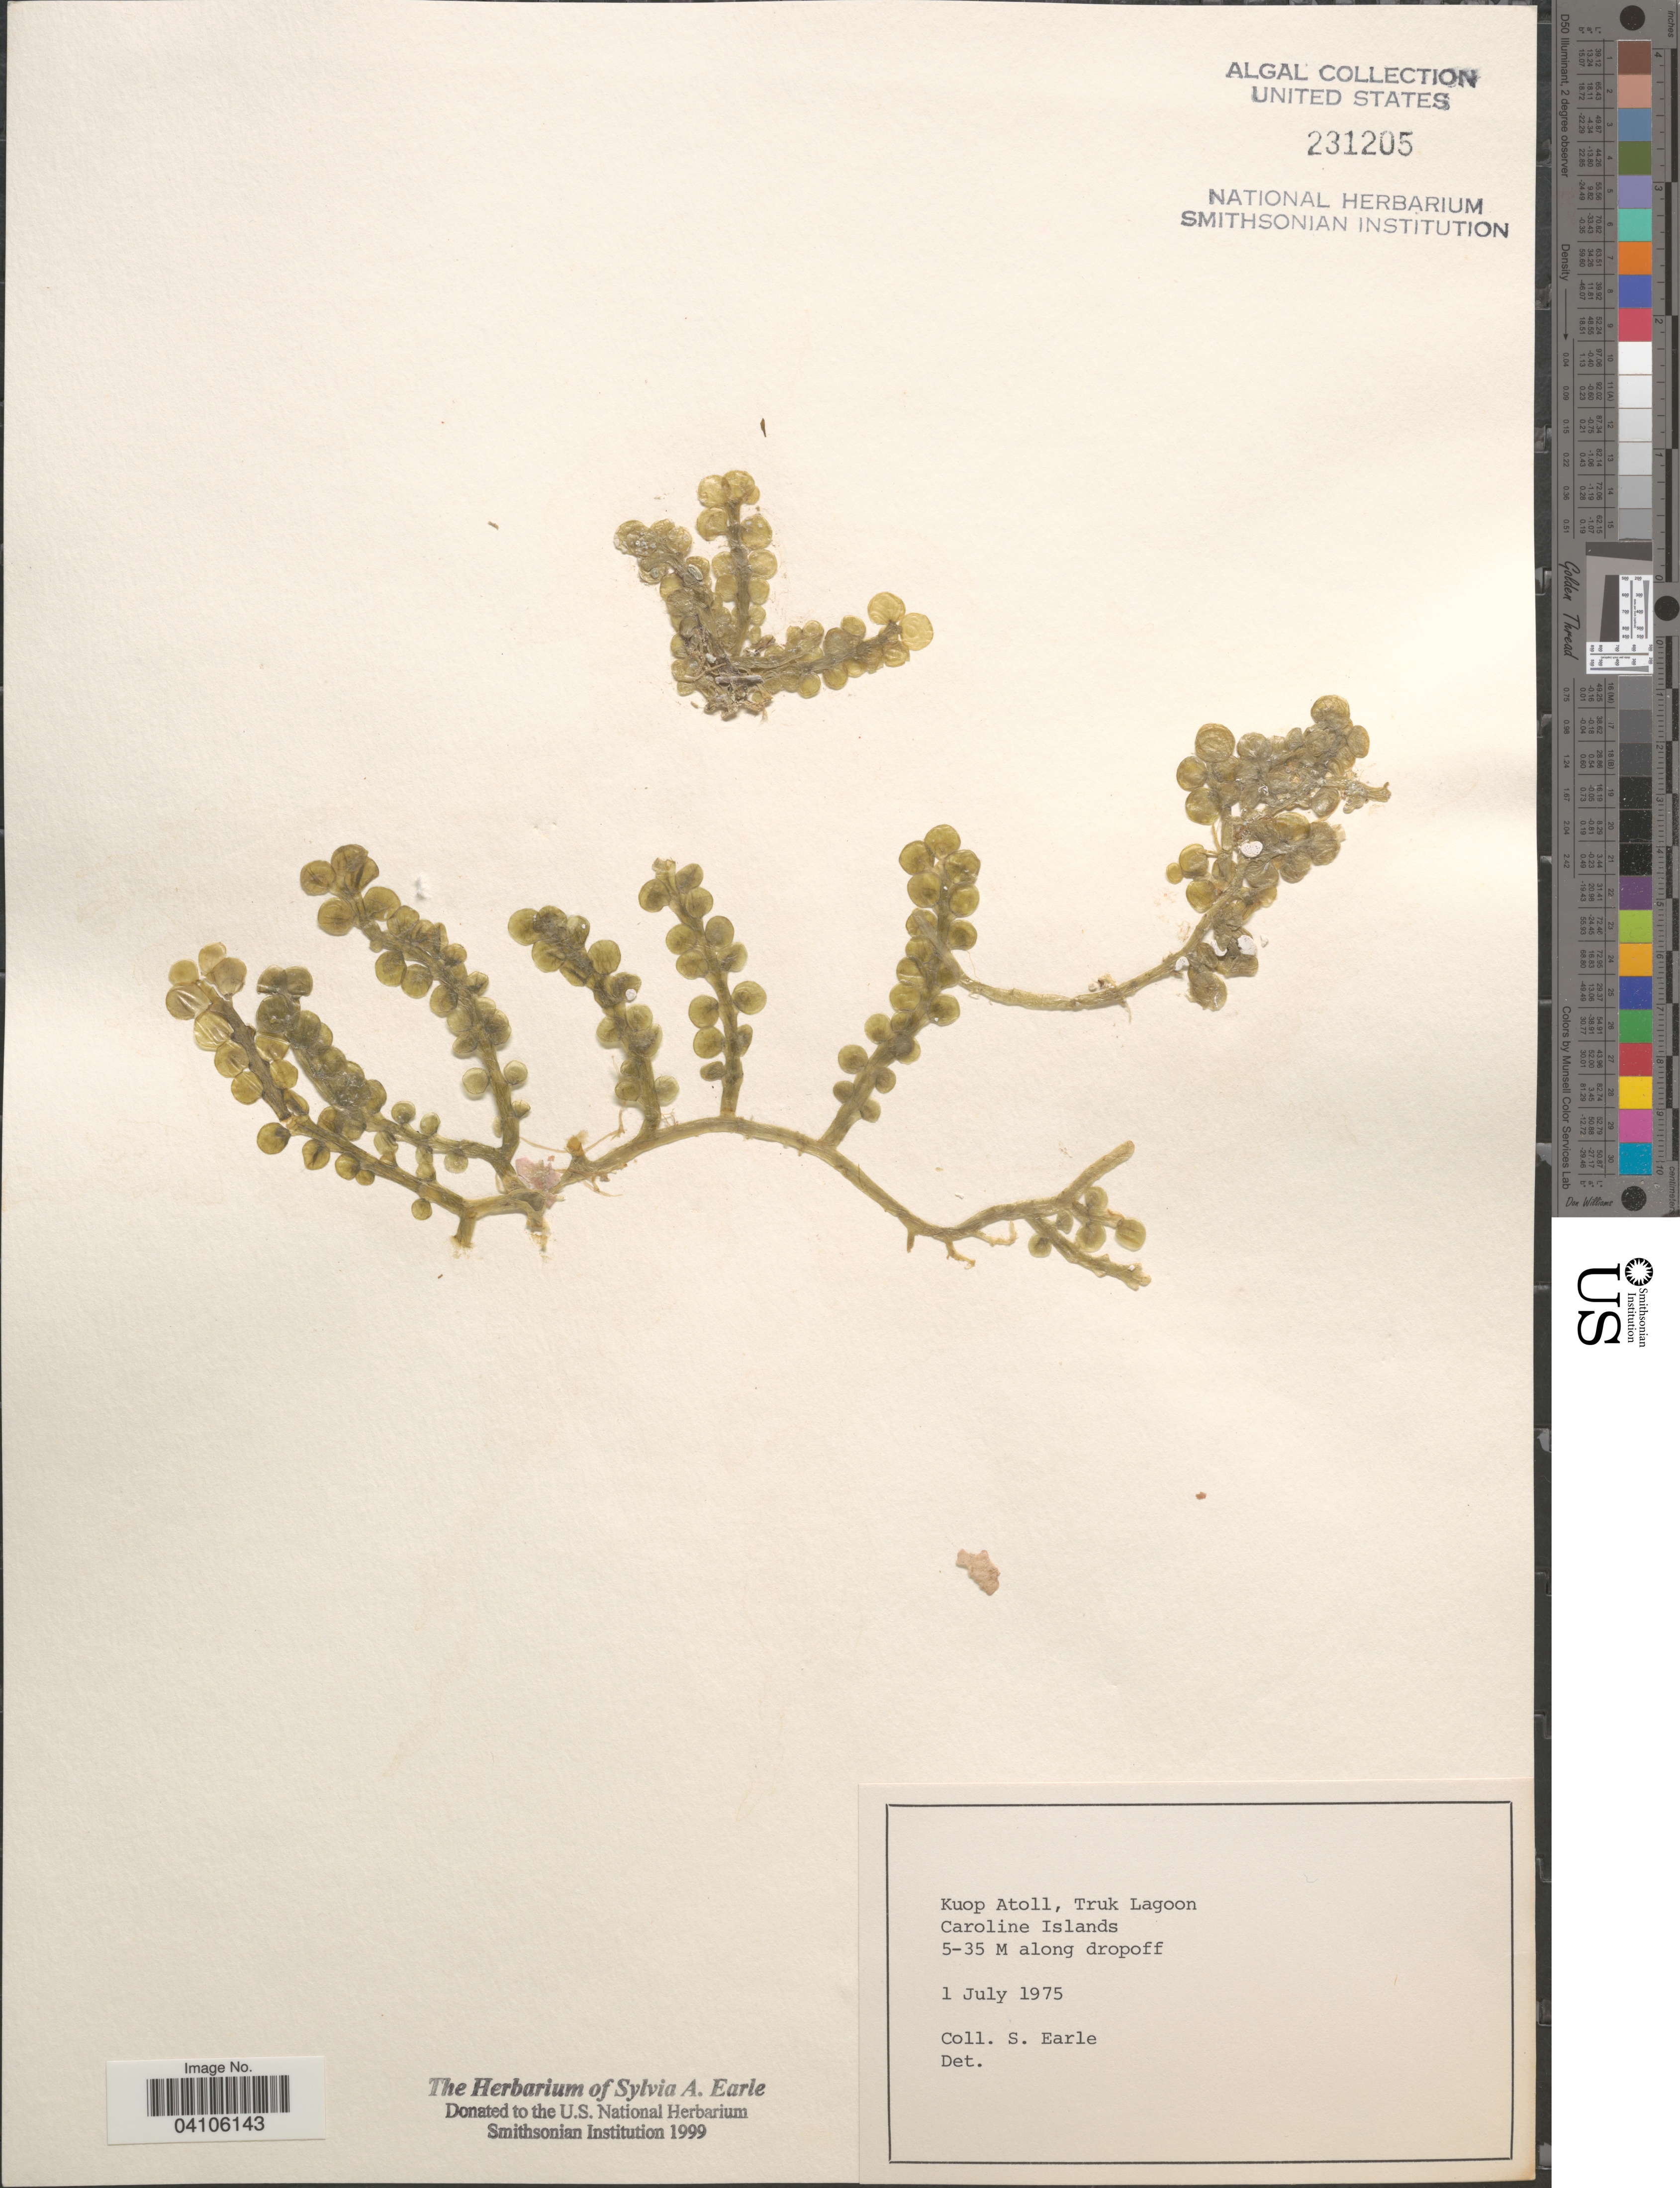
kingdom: Plantae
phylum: Chlorophyta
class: Ulvophyceae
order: Bryopsidales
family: Caulerpaceae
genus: Caulerpa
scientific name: Caulerpa sp.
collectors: S. A. Earle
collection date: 1975-07-01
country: Micronesia, Federated States of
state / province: Truk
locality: Kuop Atoll, Truk Lagoon. Caroline Islands.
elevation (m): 5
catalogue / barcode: US 231205